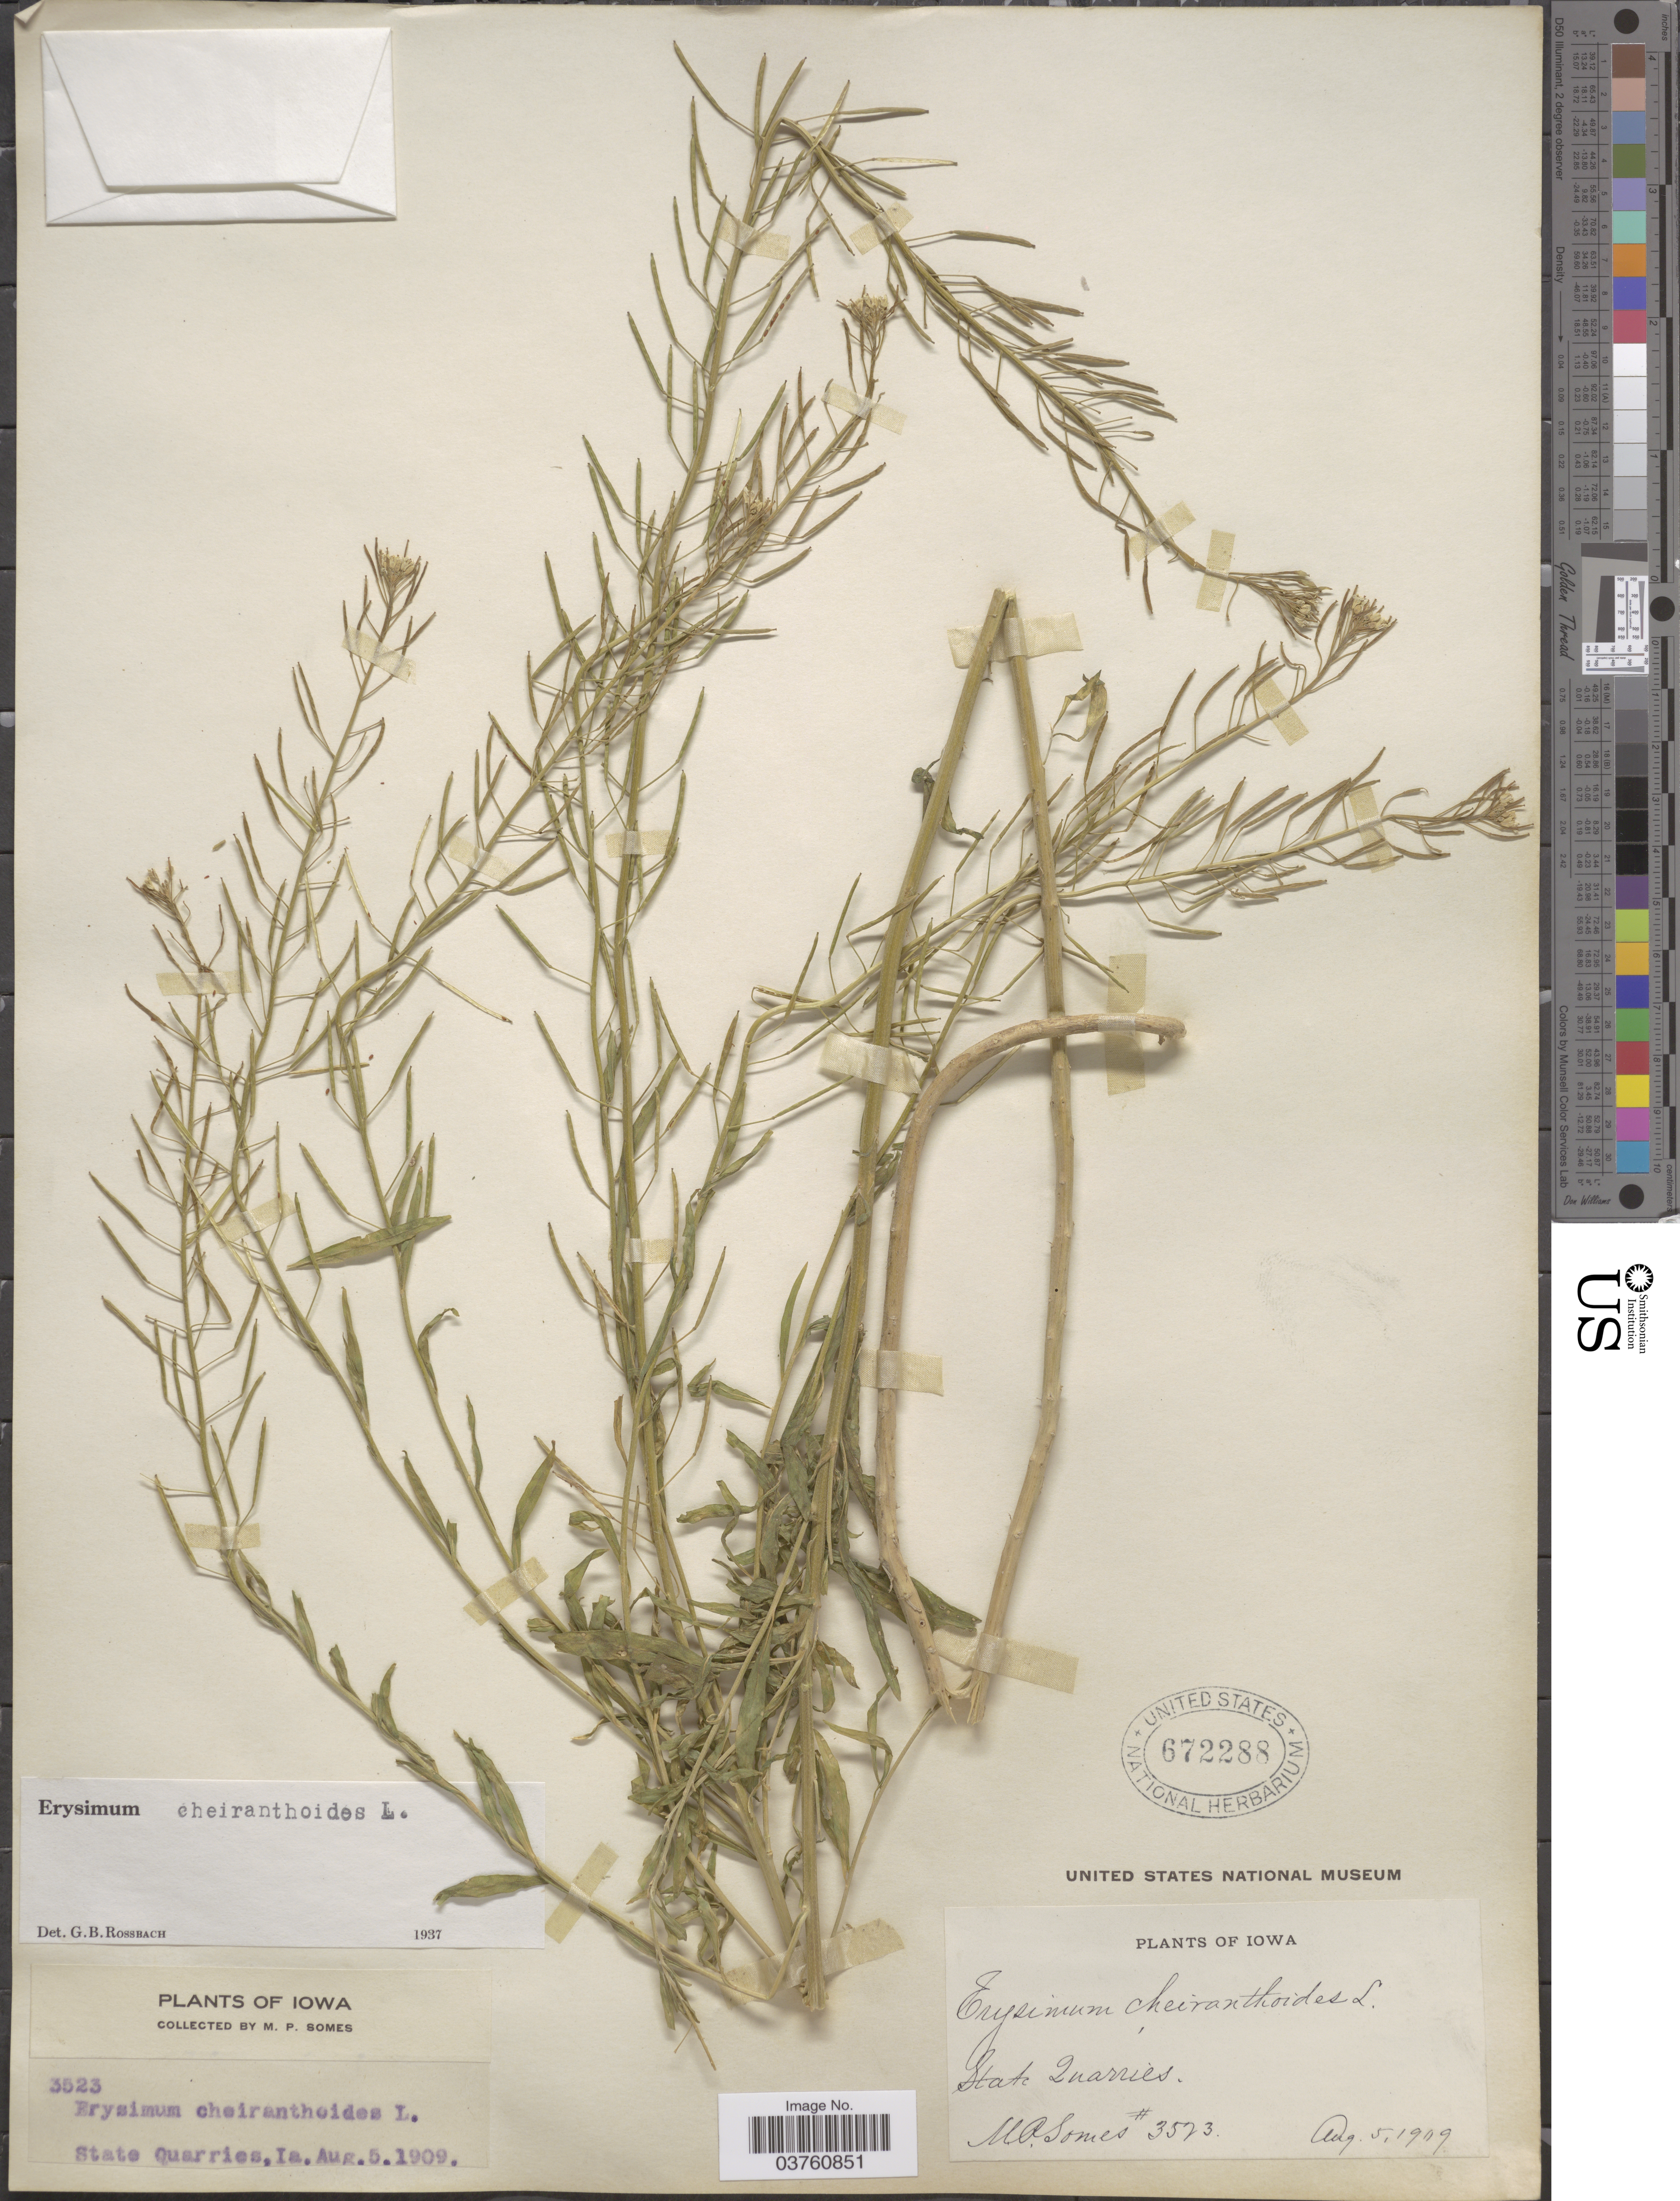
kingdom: Plantae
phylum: Tracheophyta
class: Magnoliopsida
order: Brassicales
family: Brassicaceae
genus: Erysimum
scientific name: Erysimum cheiranthoides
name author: L.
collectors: M. Somes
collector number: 3523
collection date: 1909-08-05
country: United States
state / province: Iowa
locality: State Quarries.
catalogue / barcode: US 672288